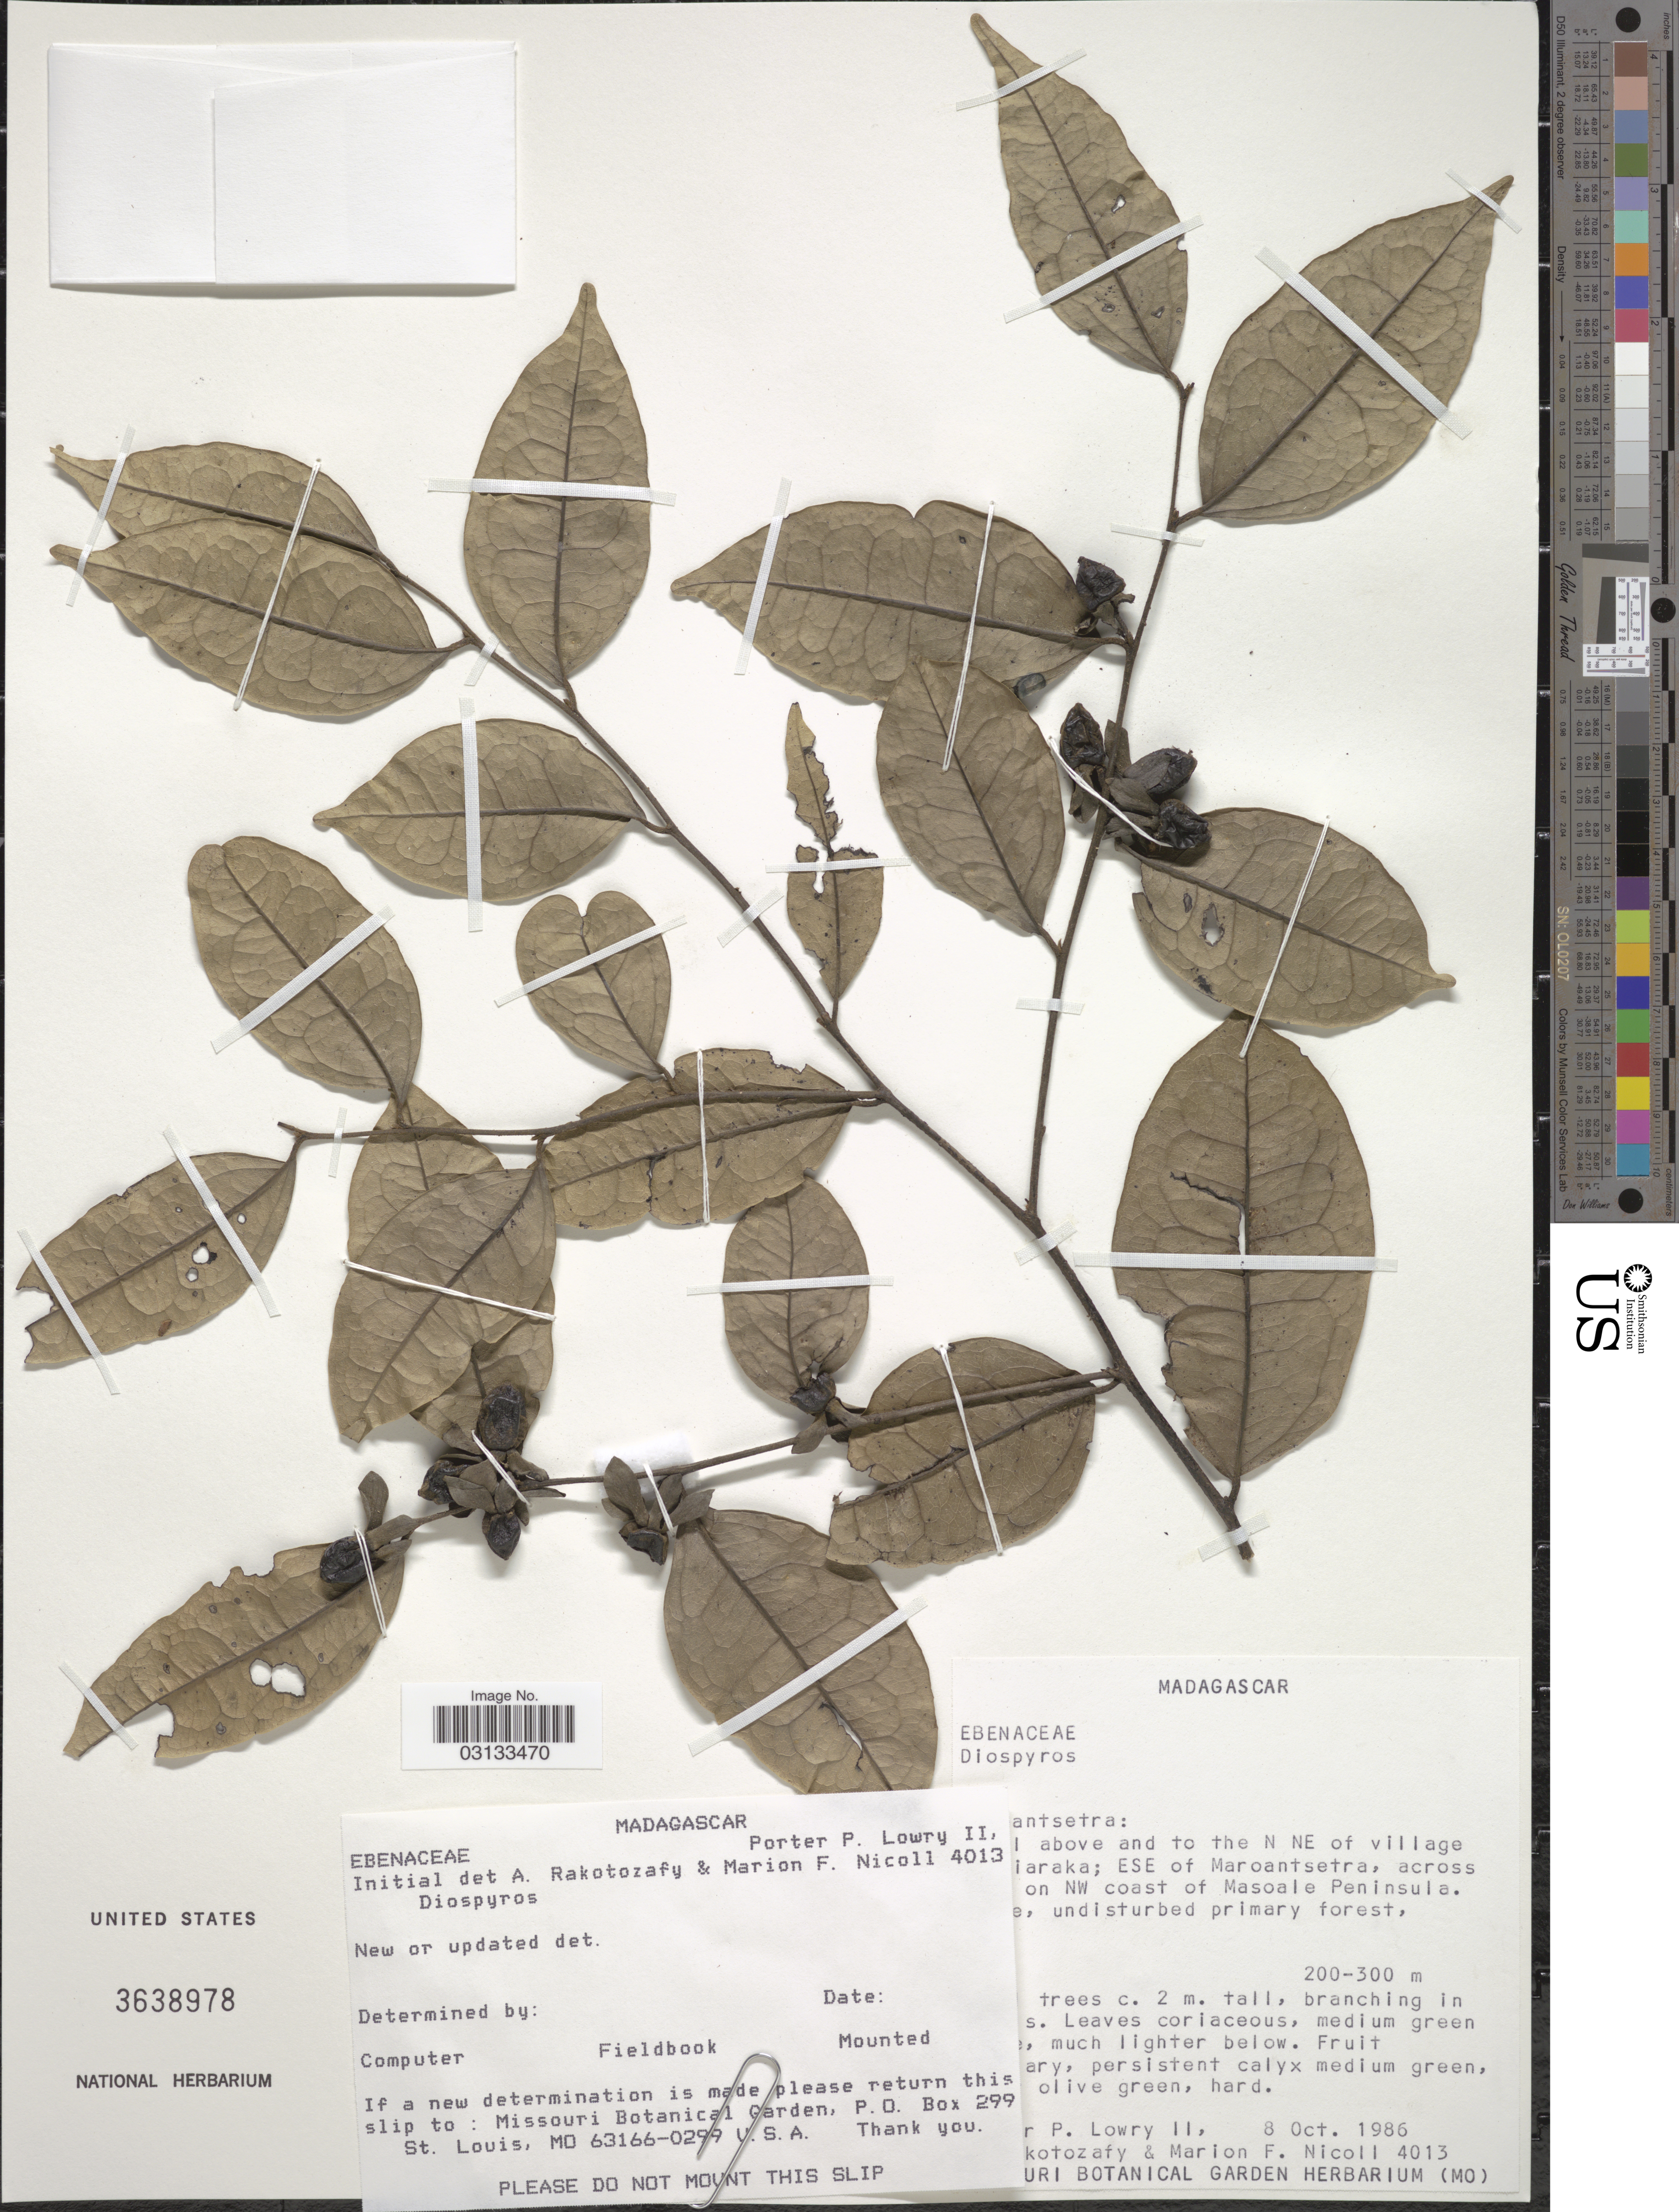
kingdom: Plantae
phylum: Tracheophyta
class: Magnoliopsida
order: Ericales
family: Ebenaceae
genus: Diospyros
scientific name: Diospyros sp.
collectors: P. P. Lowry, A. Rakotozafy & M. F. Nicoll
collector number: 4013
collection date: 1986-10-08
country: Madagascar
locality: [illegible text]antsetra: [illegible text] above and to the N NE of village [illegible text]iaraka; ESE of Maroantsetra, across [illegible text] on NW coast of Masoale Peninsula.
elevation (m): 200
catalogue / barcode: US 3638978